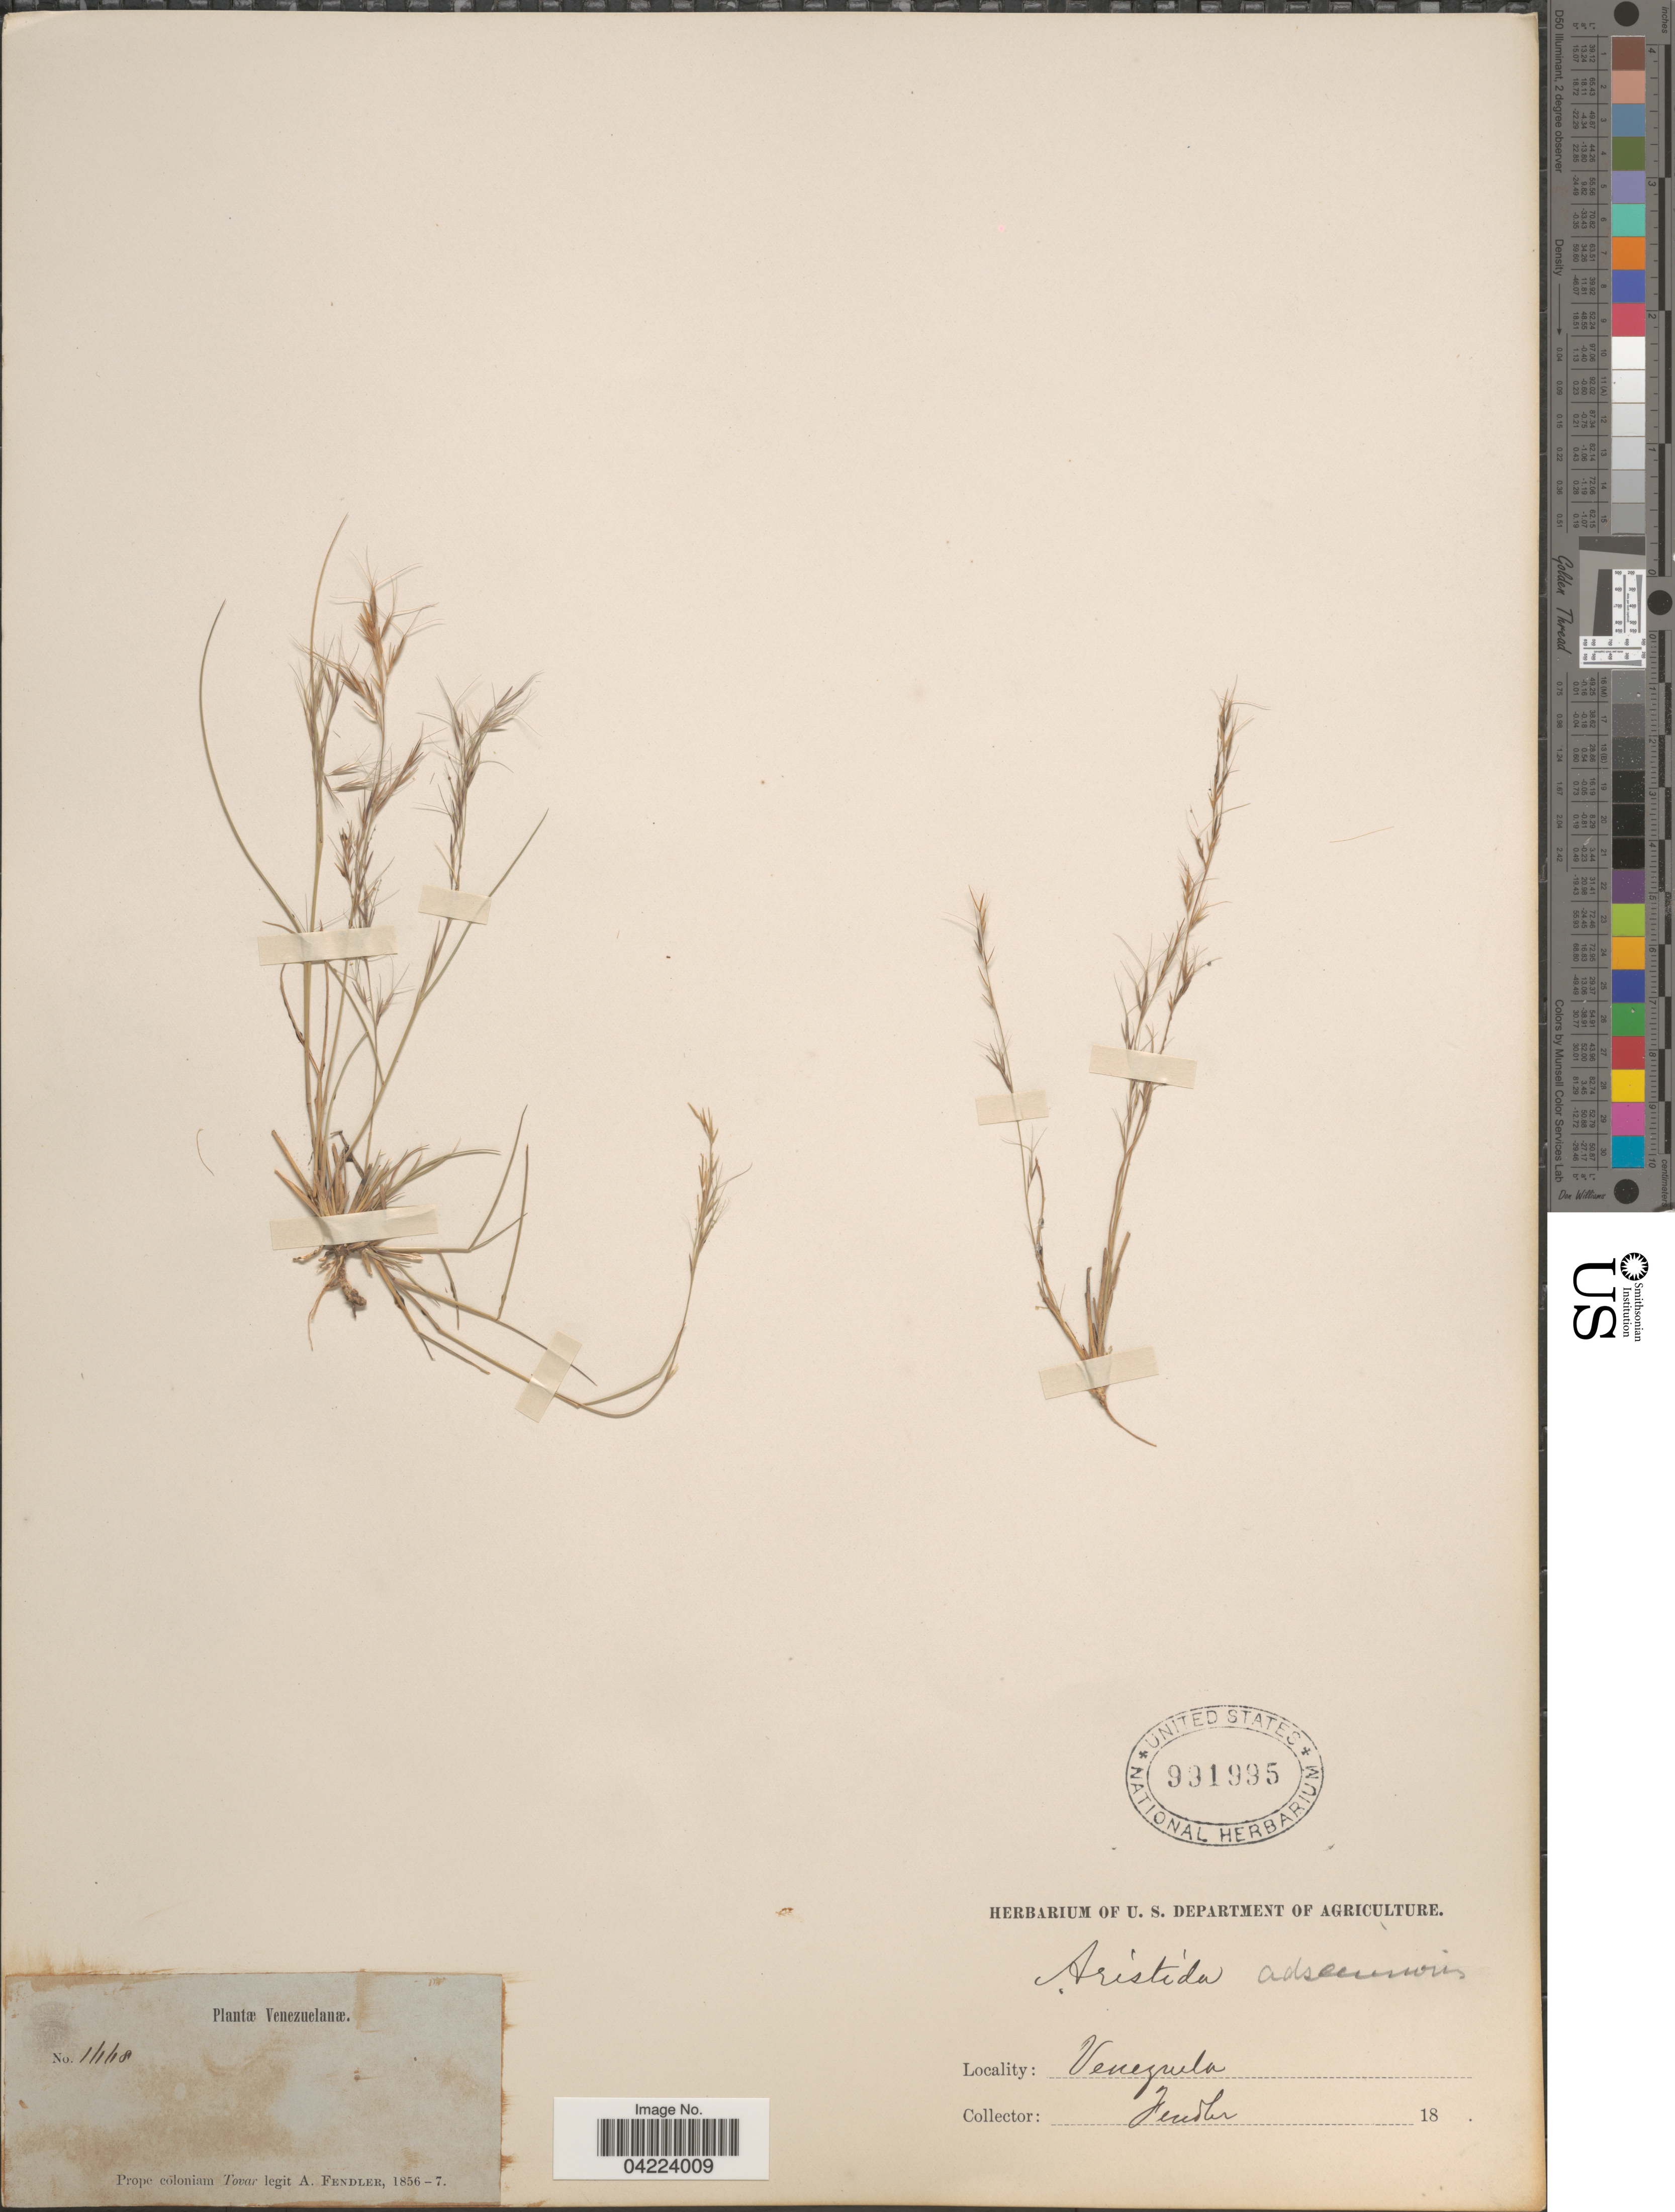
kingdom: Plantae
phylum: Tracheophyta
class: Liliopsida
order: Poales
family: Poaceae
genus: Aristida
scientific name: Aristida adscensionis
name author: L.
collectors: A. Fendler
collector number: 1/1/18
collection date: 1856/1857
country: Venezuela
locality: Venezuelanæ. Prope coloniam Tovar.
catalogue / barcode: US 991995